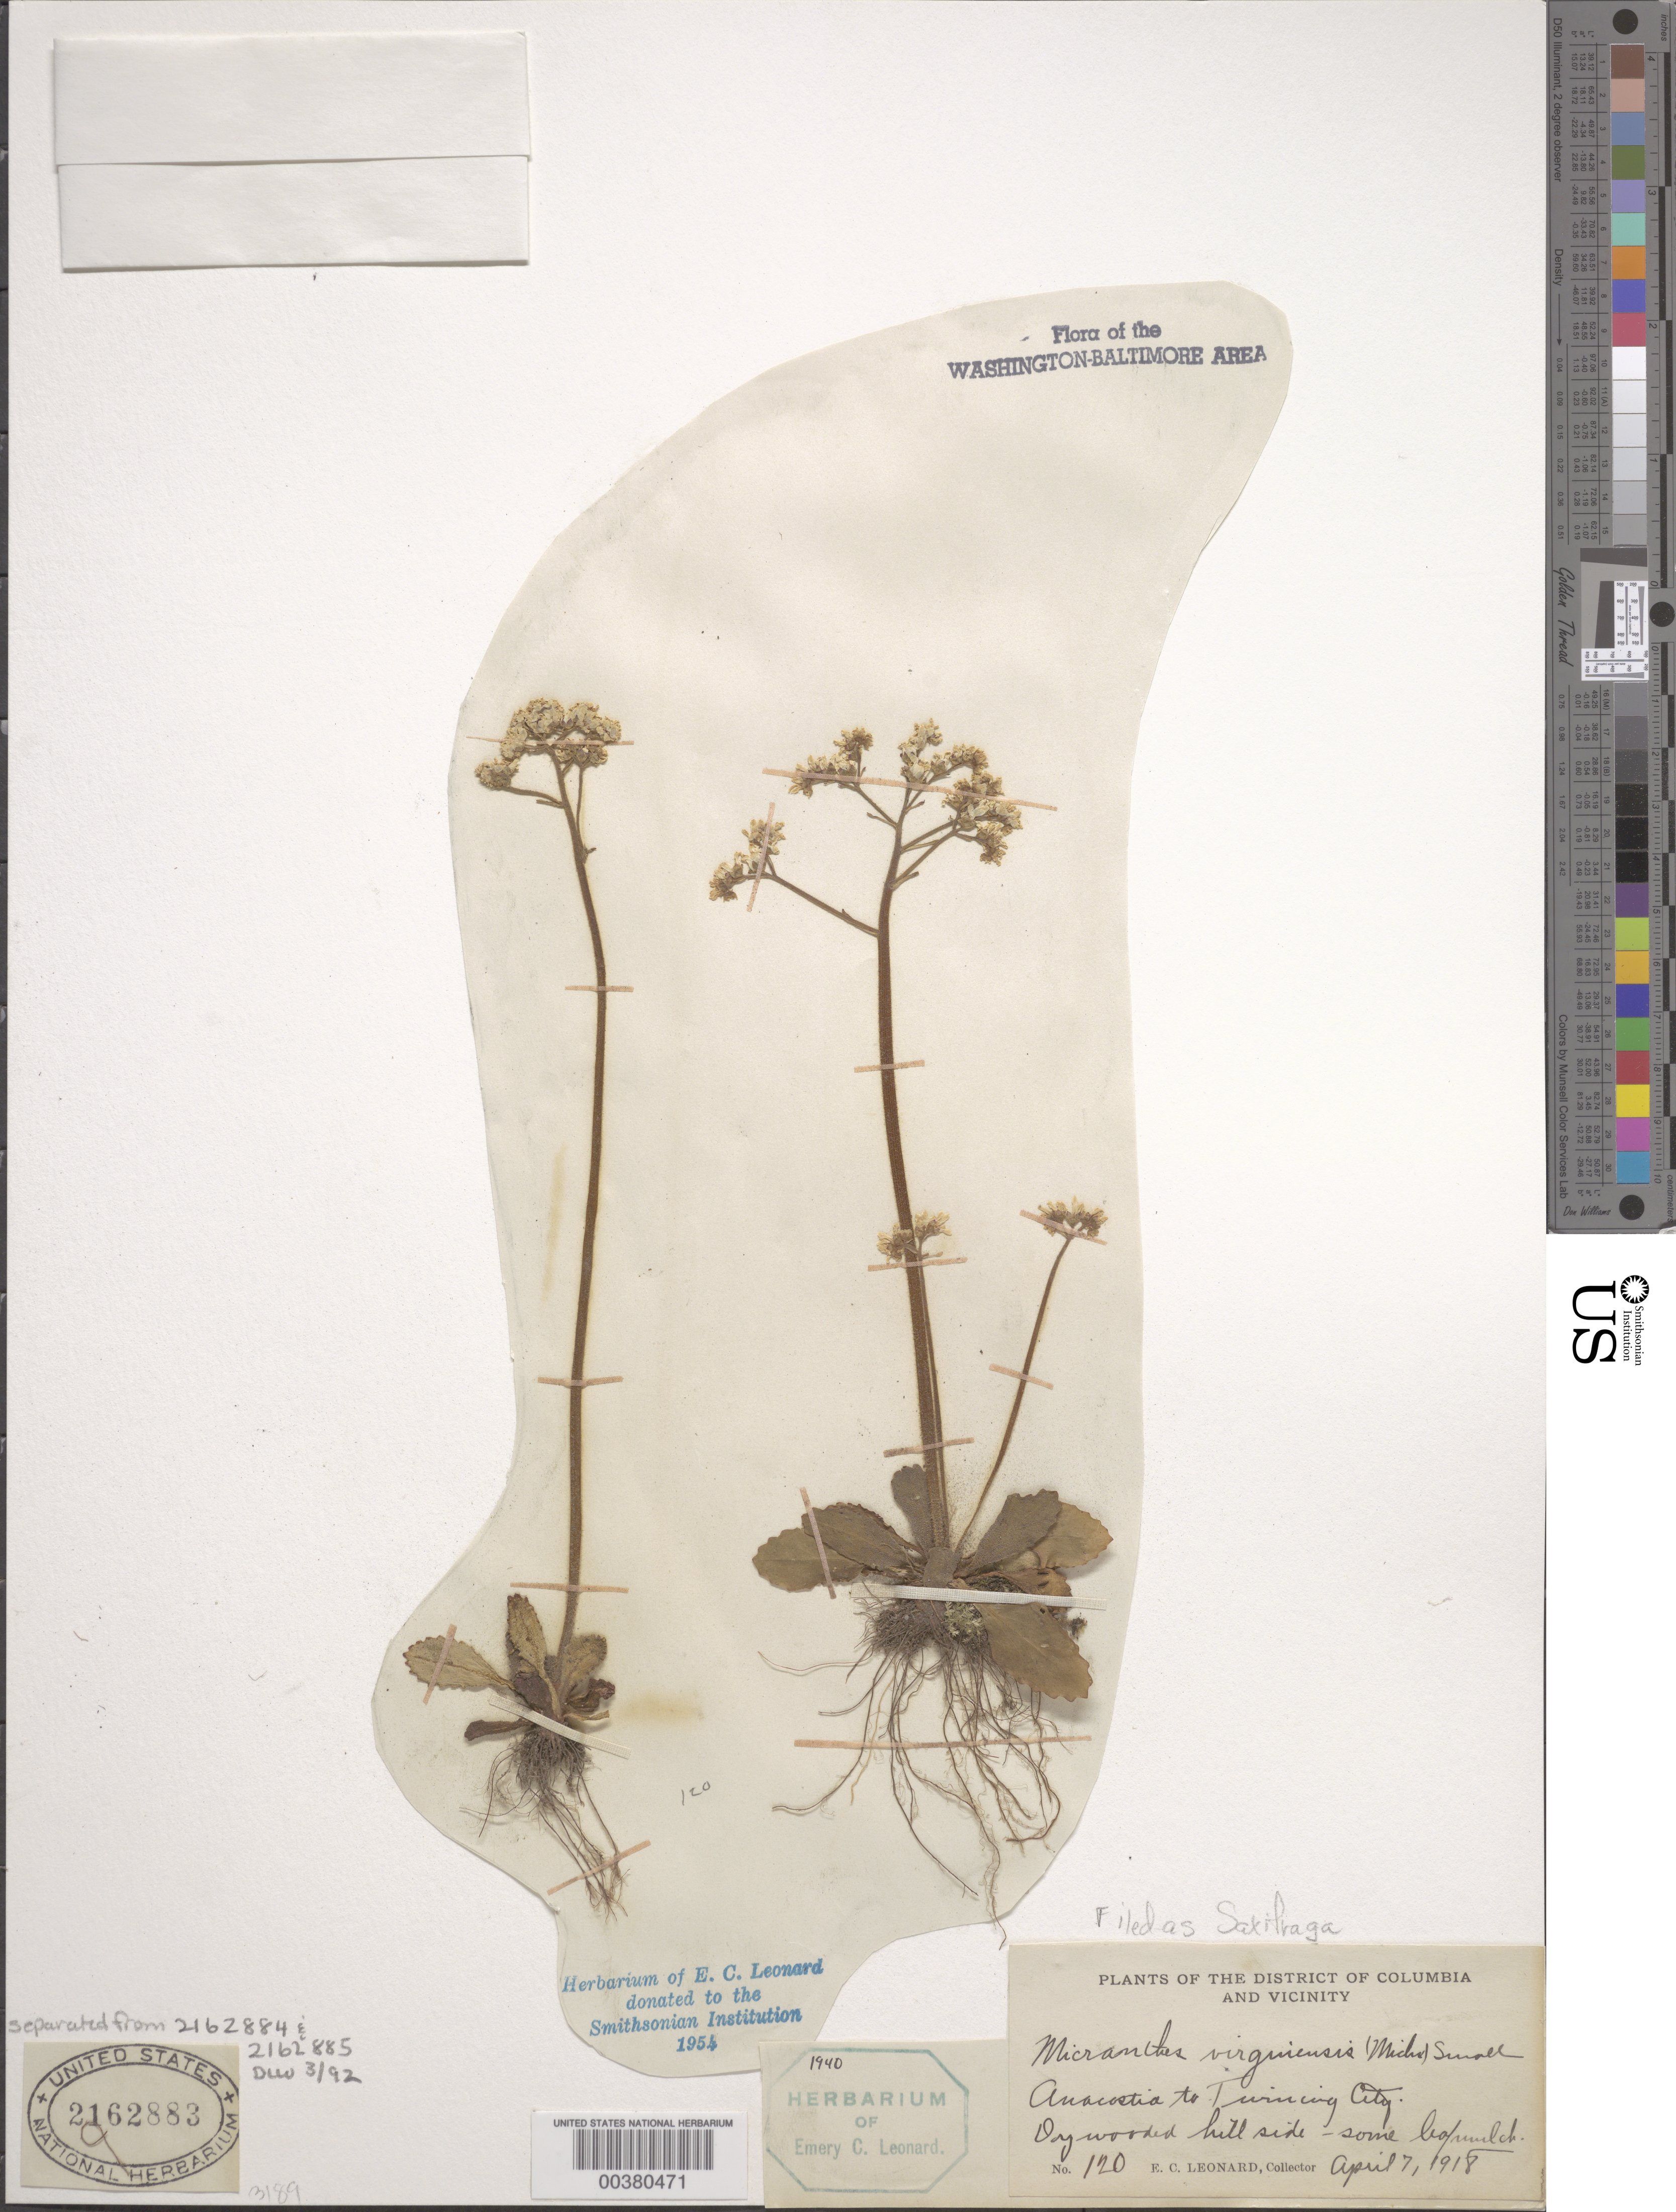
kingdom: Plantae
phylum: Tracheophyta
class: Magnoliopsida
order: Saxifragales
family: Saxifragaceae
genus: Micranthes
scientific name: Micranthes virginiensis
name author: (Michx.) Small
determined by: Strong, Mark T., (BOT), Smithsonian Institution - National Museum of Natural History (UNITED STATES)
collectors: E. C. Leonard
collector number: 120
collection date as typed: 07 Apr 1918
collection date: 1918-04-07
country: United States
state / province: District of Columbia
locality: Anacostia to Twining City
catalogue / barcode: US 2162883